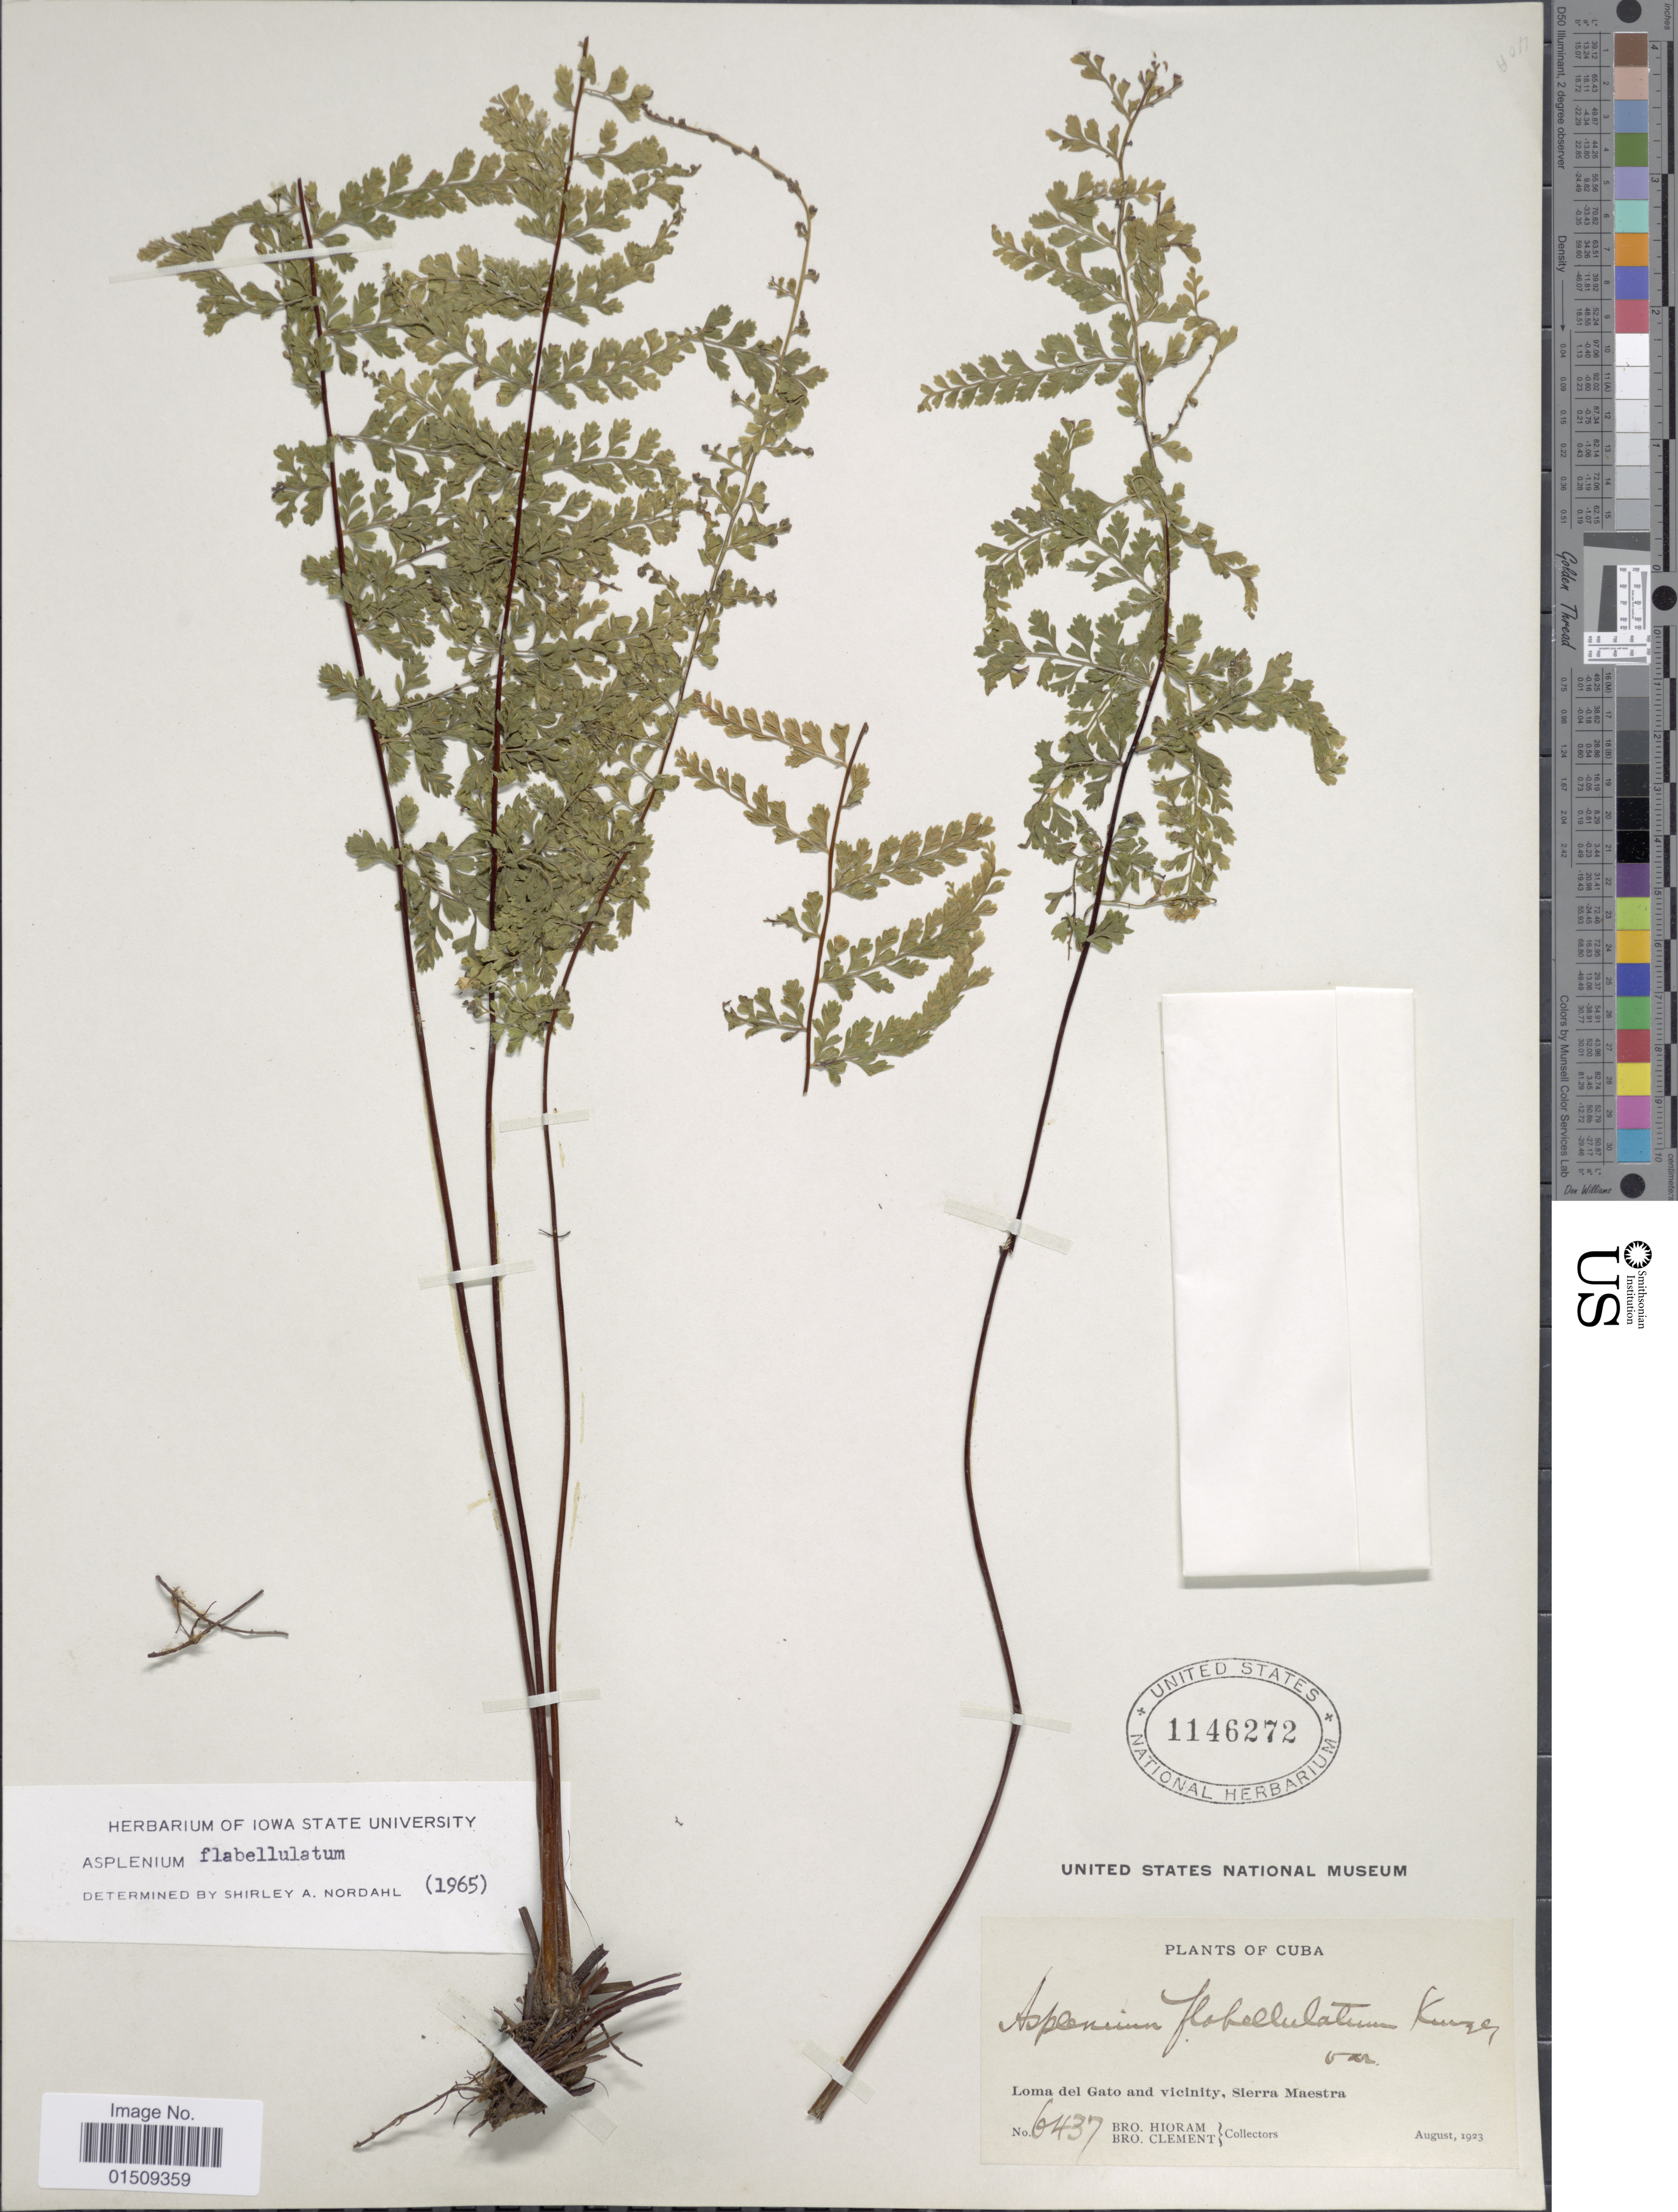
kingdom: Plantae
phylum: Tracheophyta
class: Polypodiopsida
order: Polypodiales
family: Aspleniaceae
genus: Asplenium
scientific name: Asplenium radicans var. partitum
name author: (Klotzsch) Hieron.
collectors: Bro. Hioram & B. Clement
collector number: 6437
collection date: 1923-08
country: Cuba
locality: Loma del Gato and vicinity, Sierra Maestra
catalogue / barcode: US 1146272